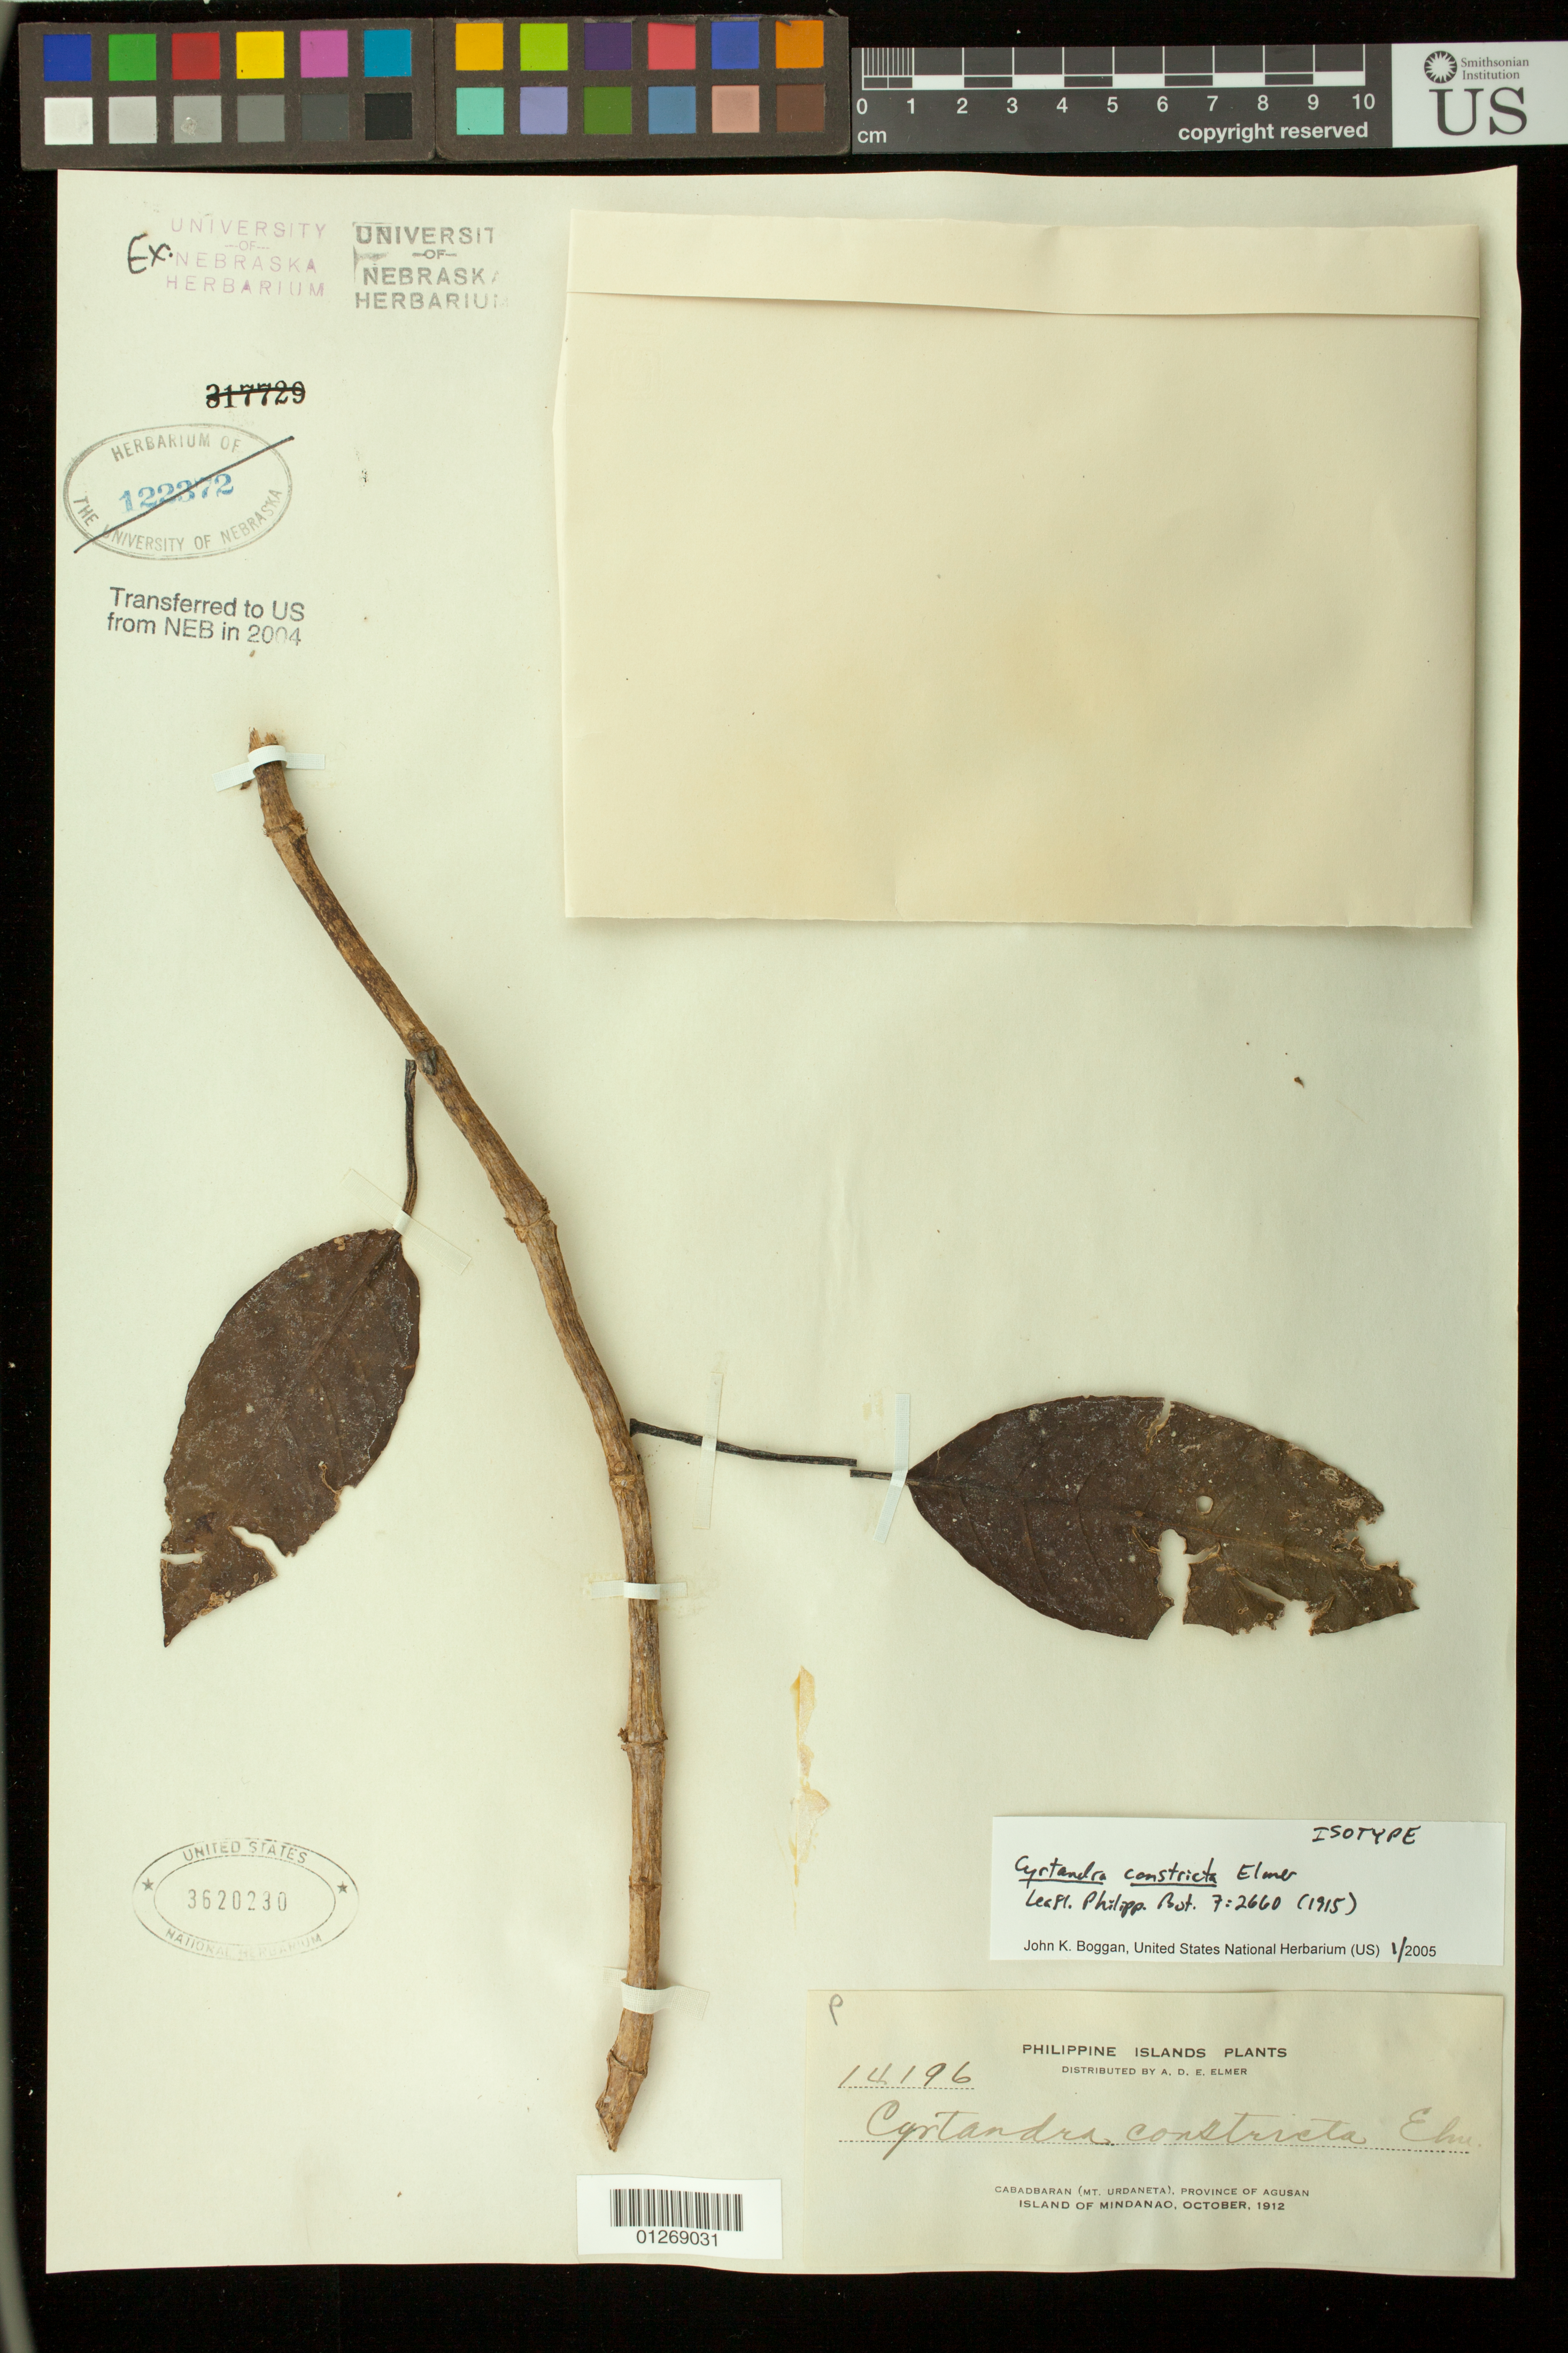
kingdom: Plantae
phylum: Tracheophyta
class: Magnoliopsida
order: Lamiales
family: Gesneriaceae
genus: Cyrtandra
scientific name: Cyrtandra constricta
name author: Elmer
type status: Isolectotype; Type Collection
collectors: A. D. E. Elmer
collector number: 14196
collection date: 1912-10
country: Philippines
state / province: Caraga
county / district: Agusan del Norte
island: Mindanao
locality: Cabadbaran (Mt. Urdaneta), Province of Agusan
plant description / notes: Specimen ex University of Nebraska Herbarium (NEB), transferred to US in 2004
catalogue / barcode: US 3620230